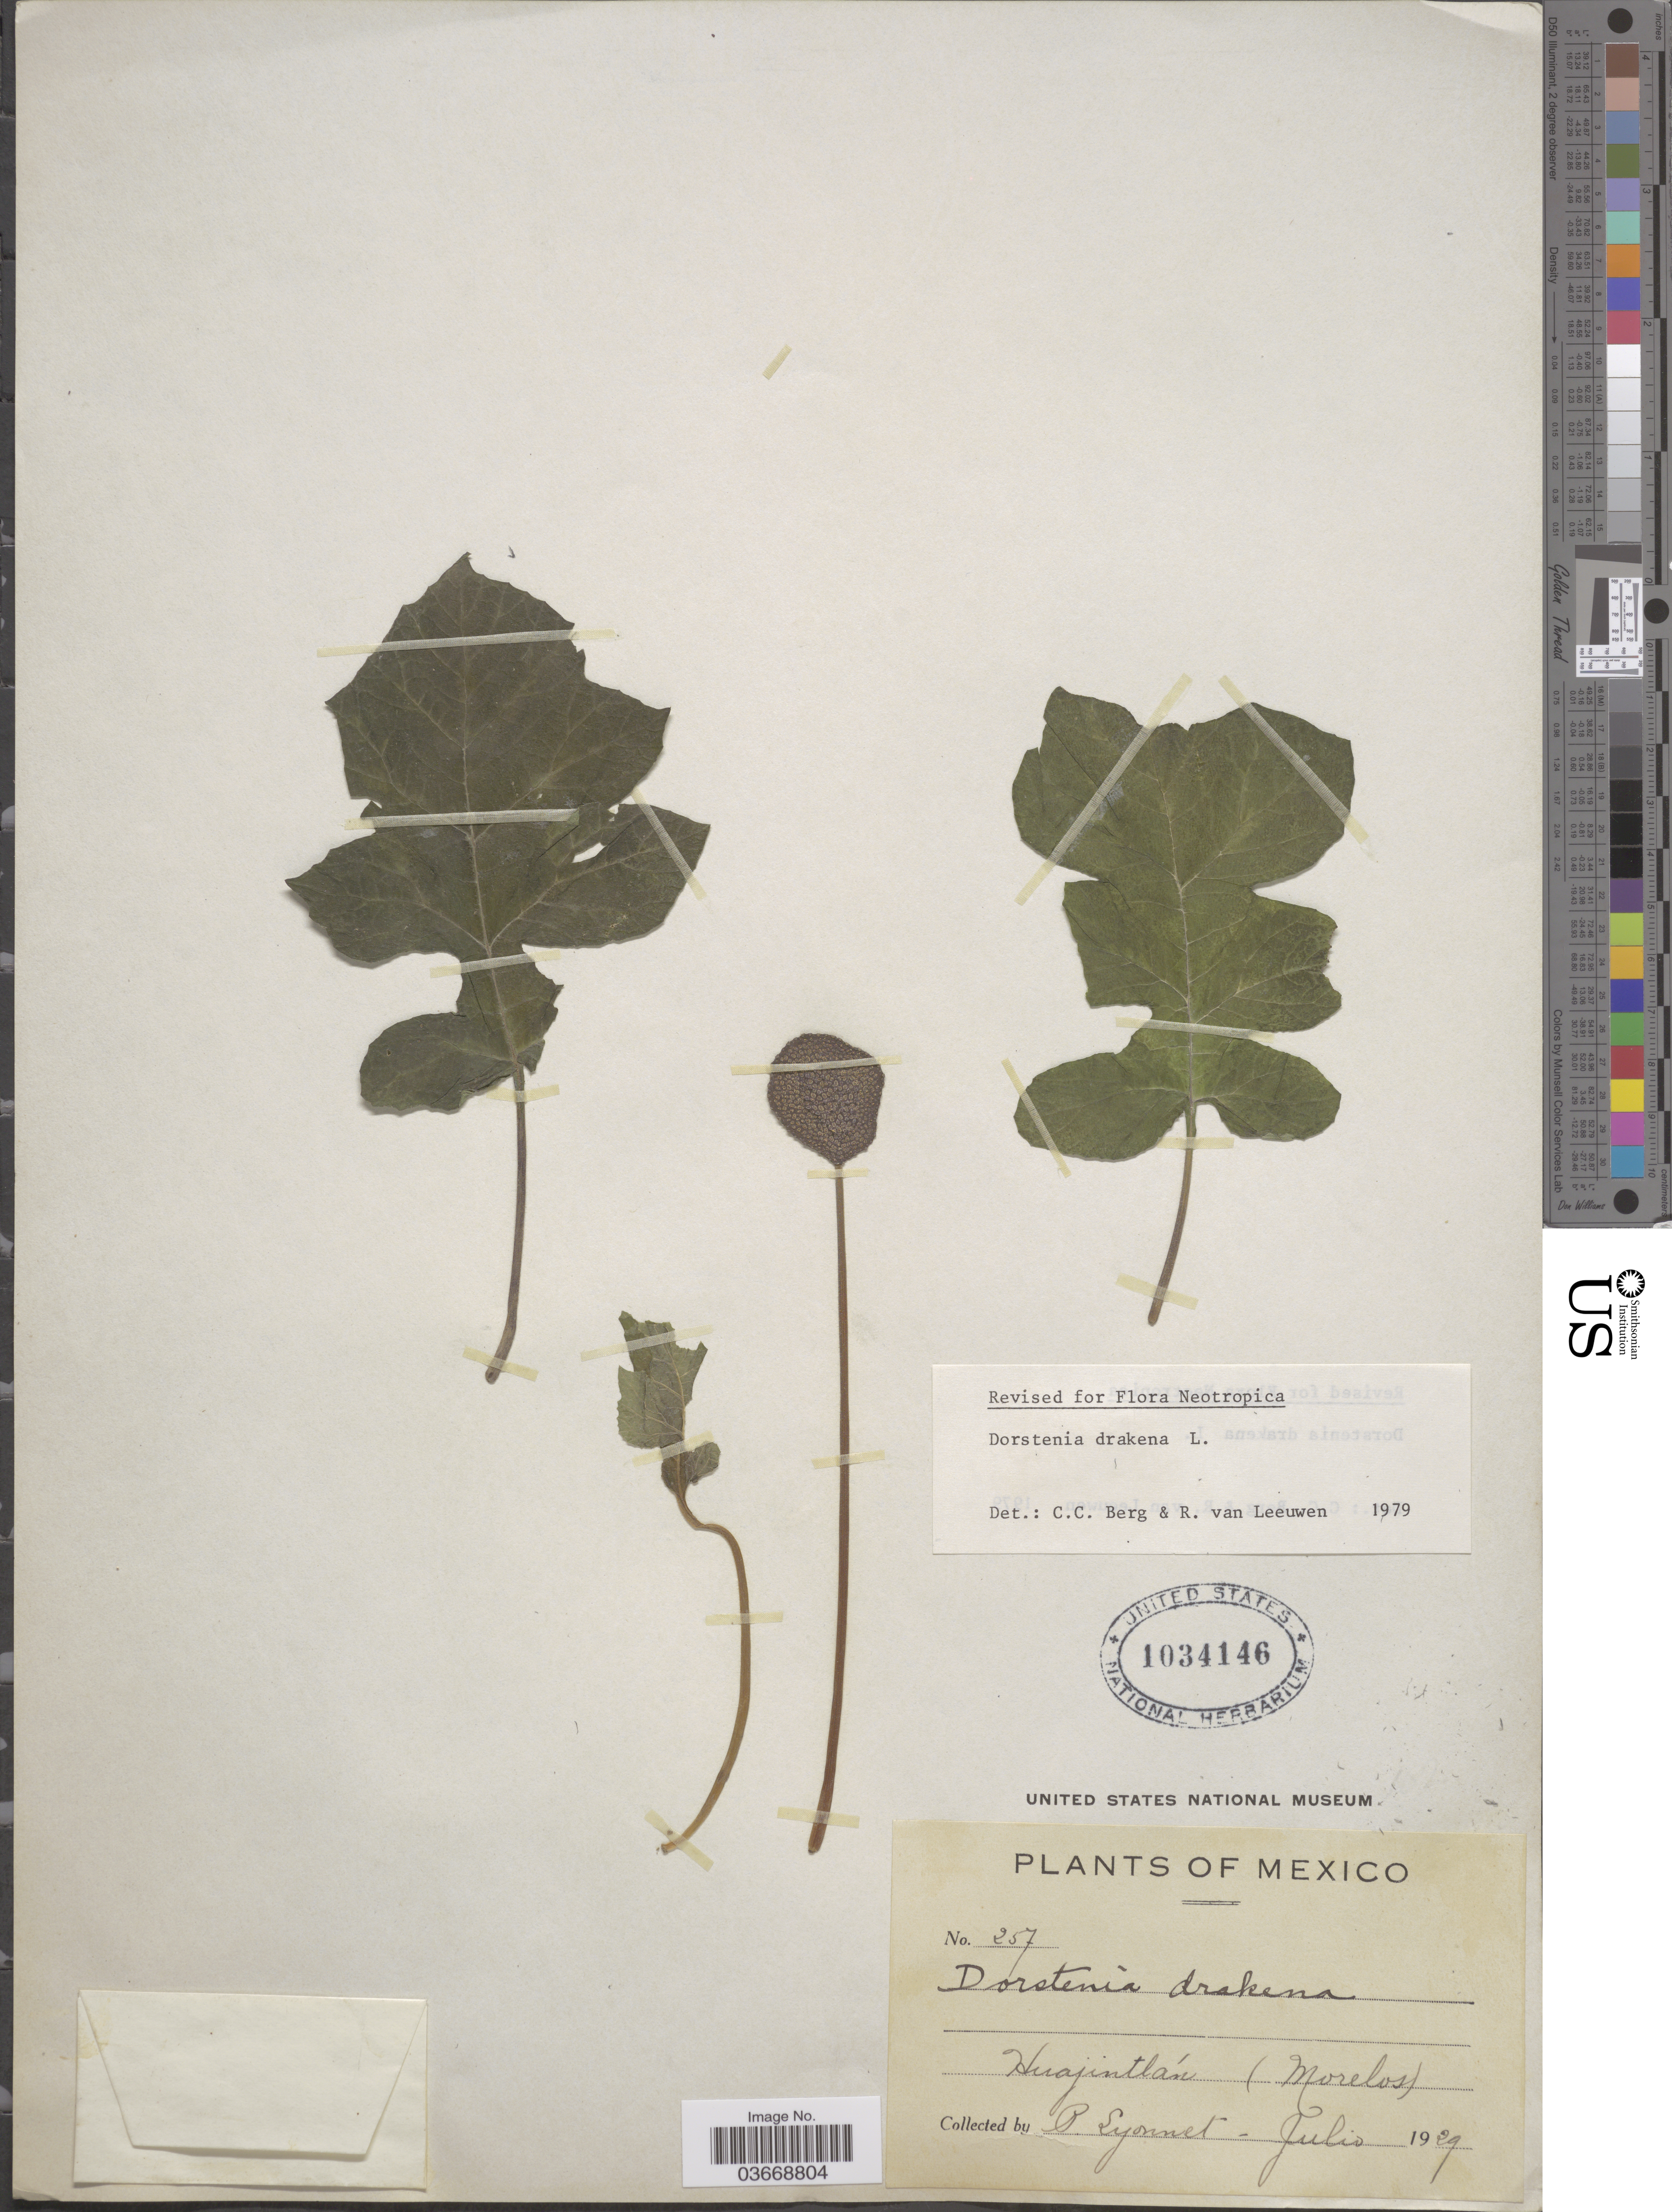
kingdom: Plantae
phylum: Tracheophyta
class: Magnoliopsida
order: Rosales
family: Moraceae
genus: Dorstenia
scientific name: Dorstenia drakena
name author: L.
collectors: P. Lyonnet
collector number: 257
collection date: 1929-07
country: Mexico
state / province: Morelos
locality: Huajintlán.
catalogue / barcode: US 1034146